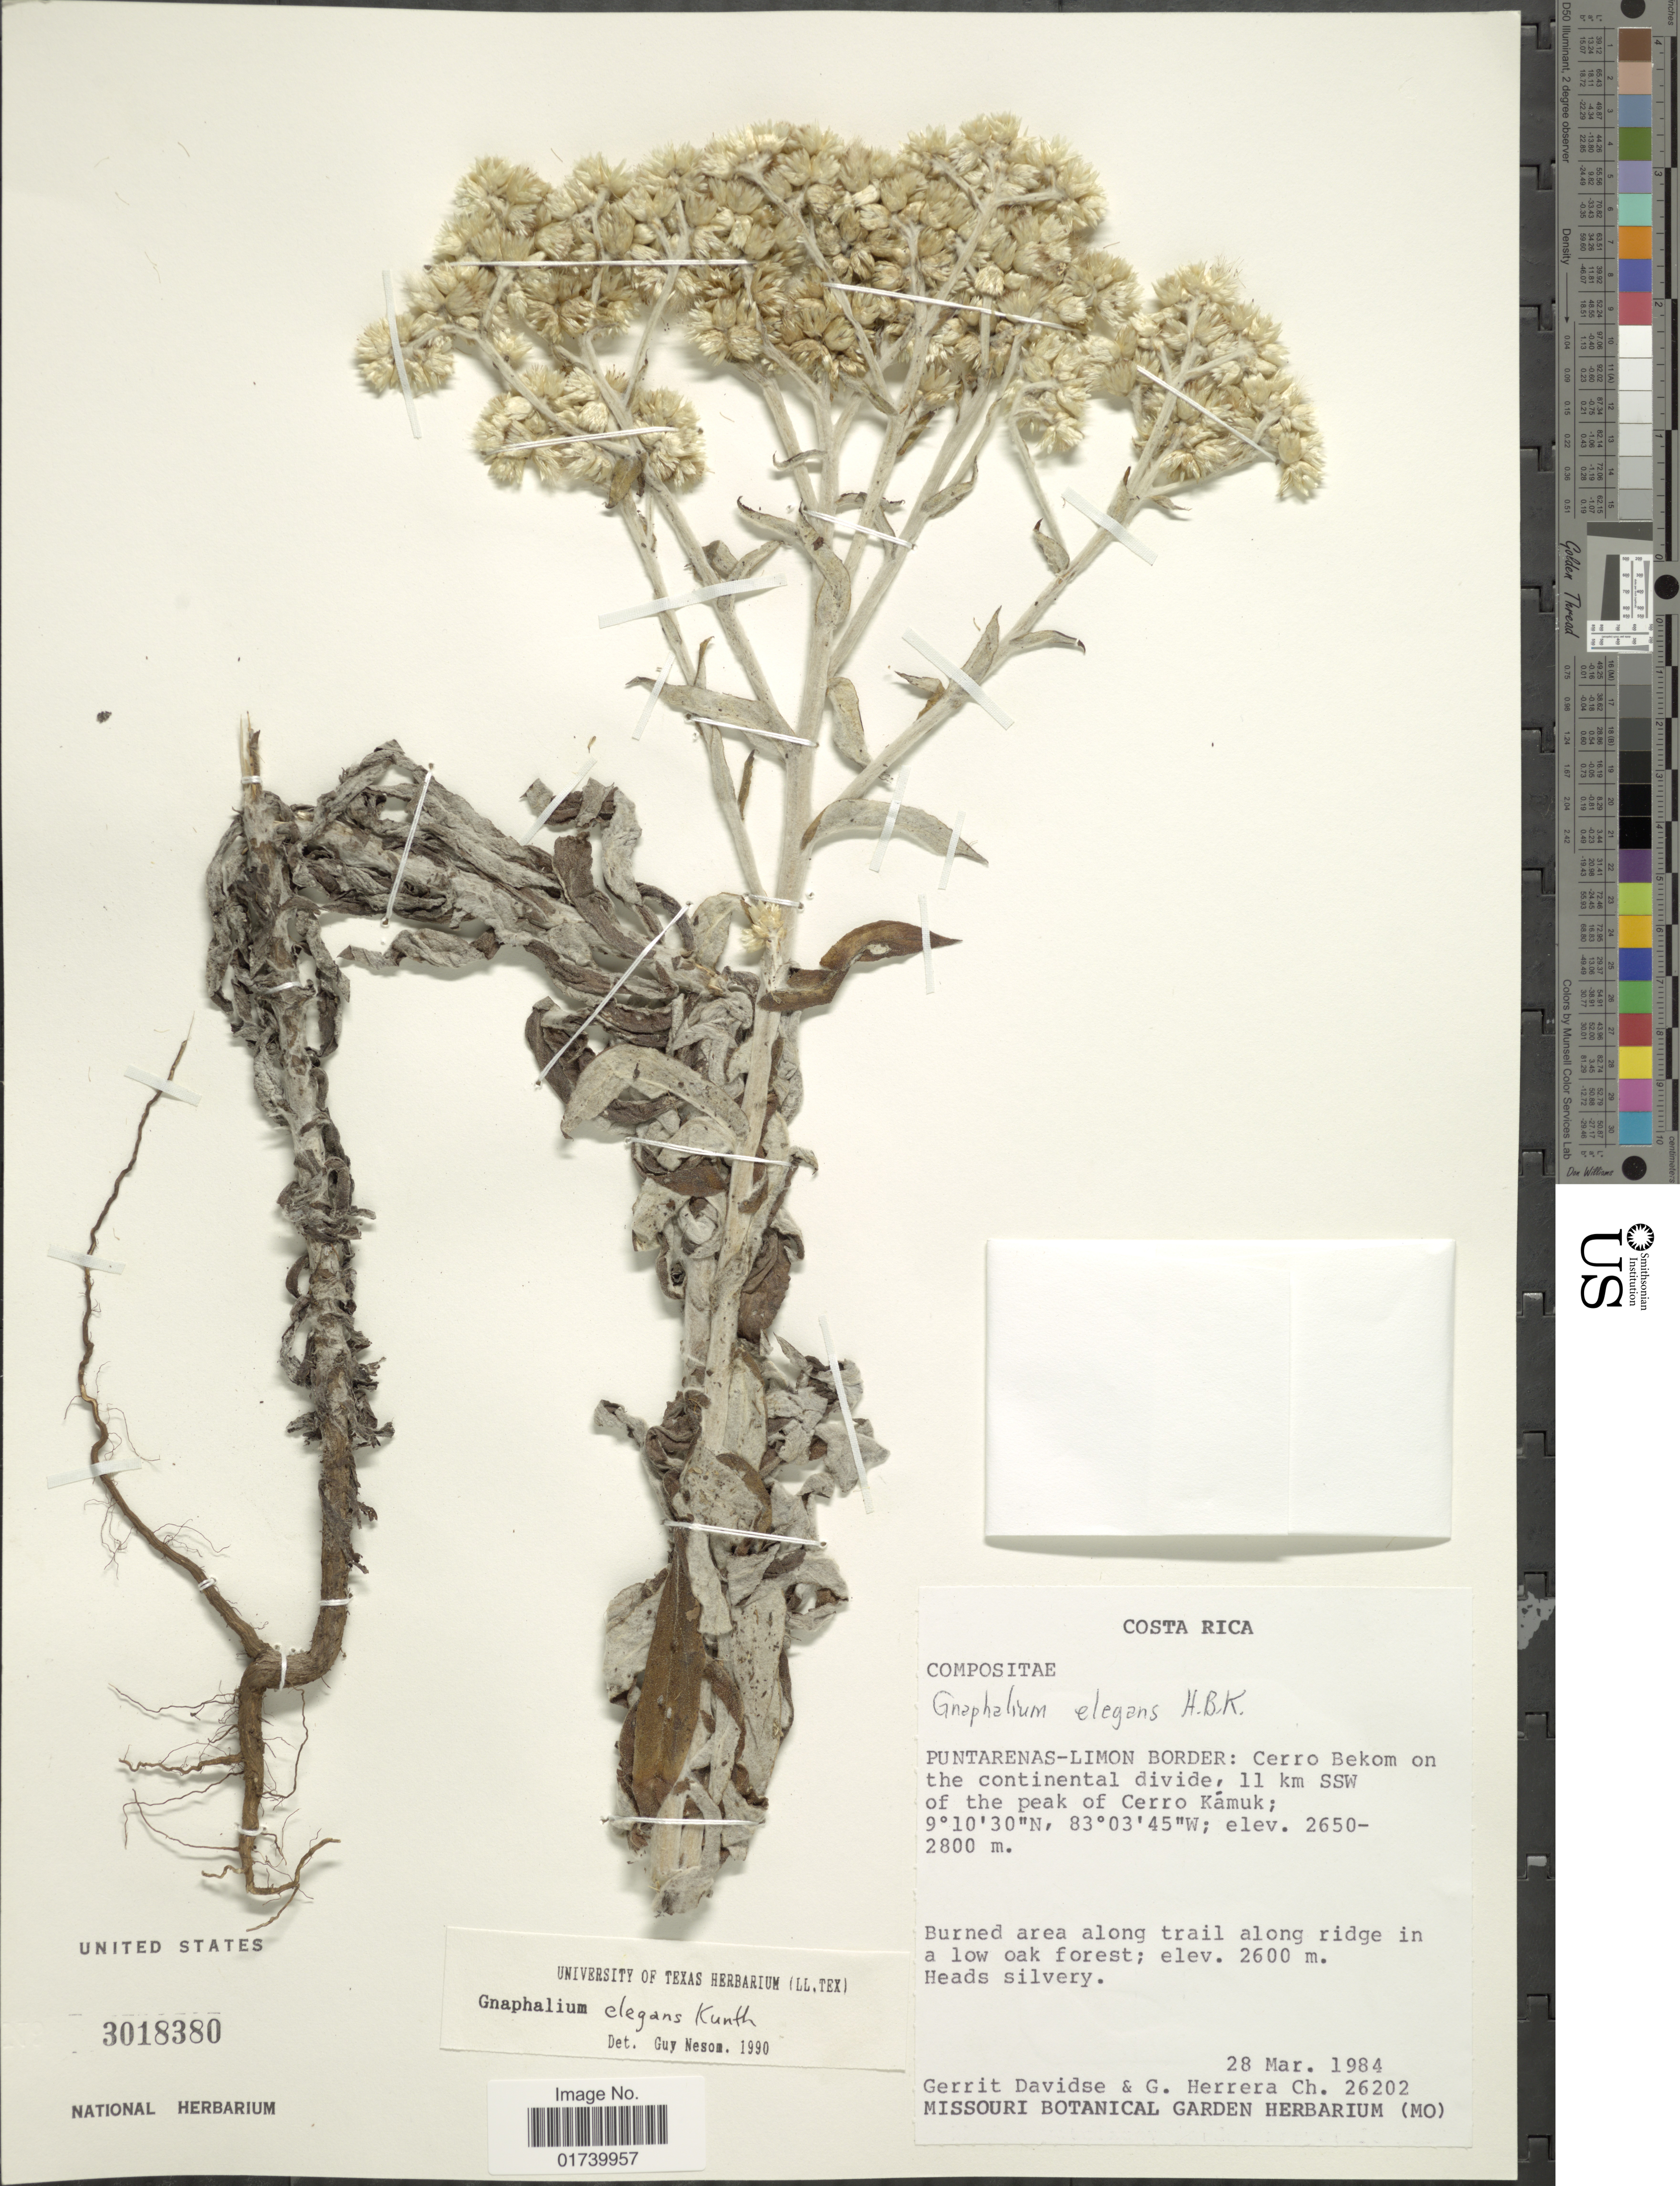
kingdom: Plantae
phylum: Tracheophyta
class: Magnoliopsida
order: Asterales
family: Asteraceae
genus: Pseudognaphalium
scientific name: Pseudognaphalium elegans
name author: (Kunth) Kartesz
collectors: G. Davidse & G. Herrera Ch.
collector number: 26202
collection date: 1984-03-28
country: Costa Rica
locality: Puntarenas - Limon Border: cerro bekom on the continental divide, 11 km SSW of the peak of Cerro Kamuk.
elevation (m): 2600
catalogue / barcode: US 3018380